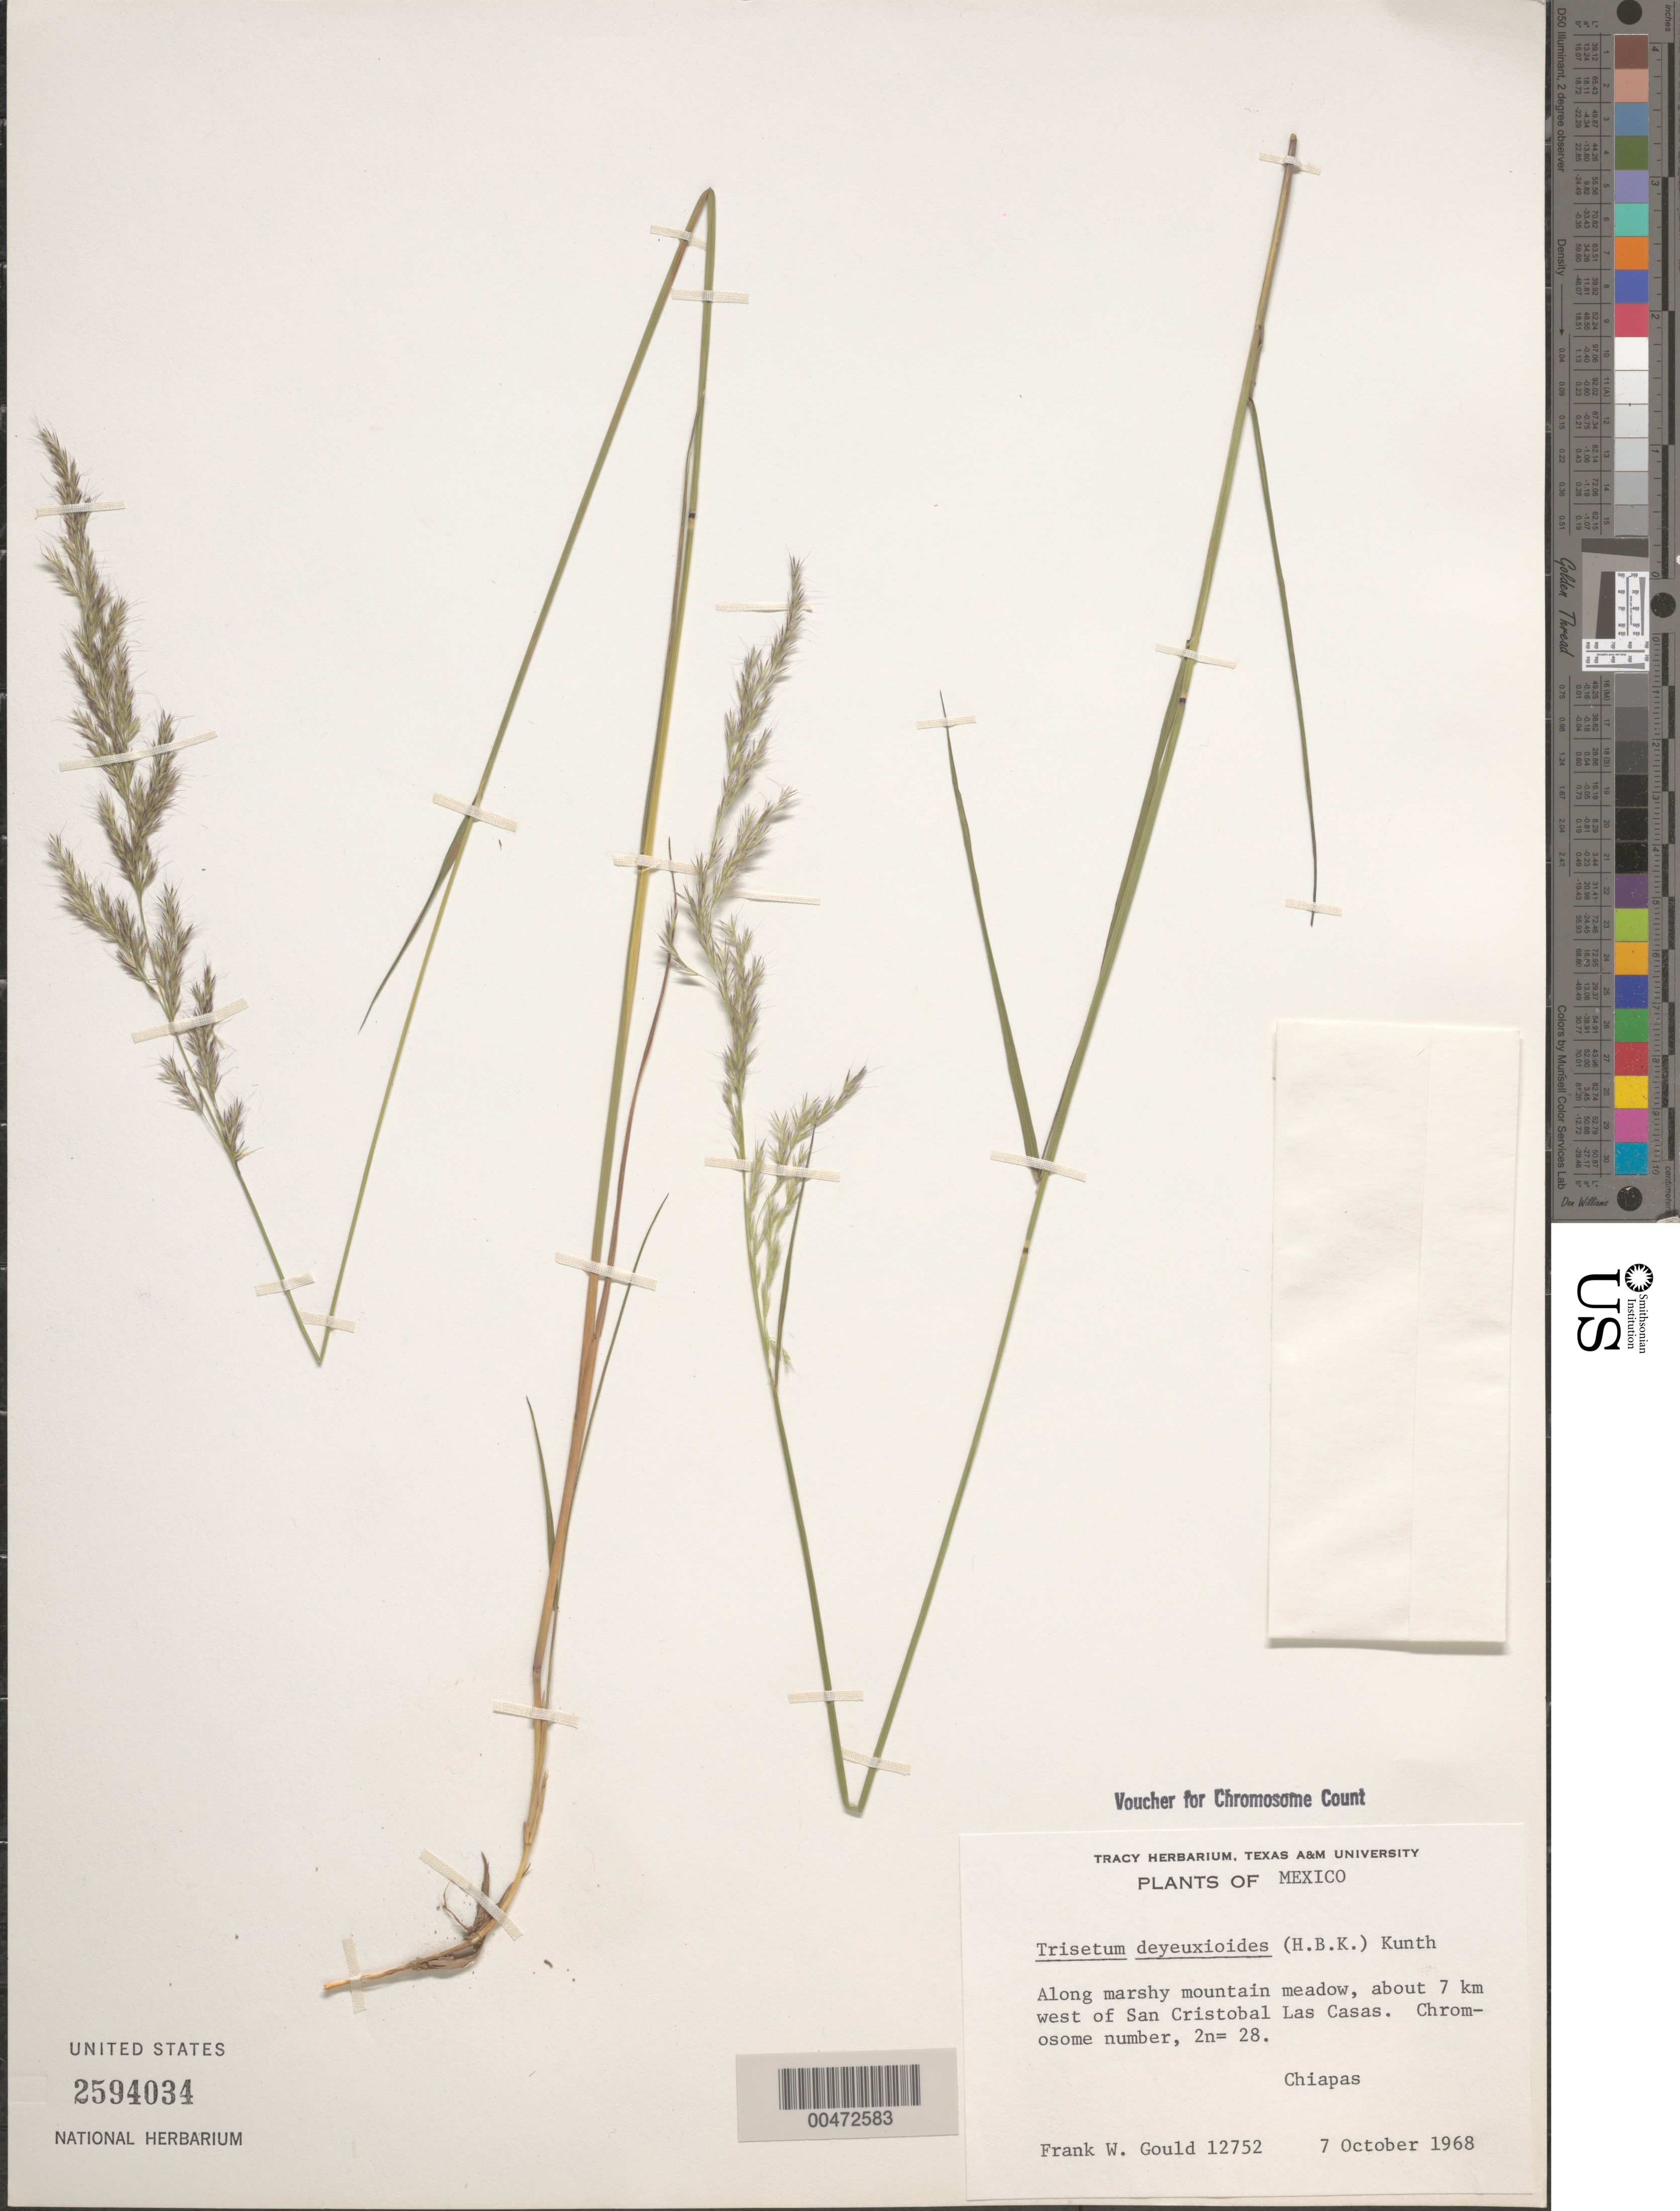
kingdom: Plantae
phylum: Tracheophyta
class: Liliopsida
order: Poales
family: Poaceae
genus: Trisetum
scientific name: Trisetum deyeuxioides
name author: (Kunth) Kunth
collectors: F. W. Gould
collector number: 12752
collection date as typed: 7 Oct 1968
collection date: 1968-10-07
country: Mexico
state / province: Chiapas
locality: About 7 km W of San Cristobal Las Casas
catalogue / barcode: US 2594034